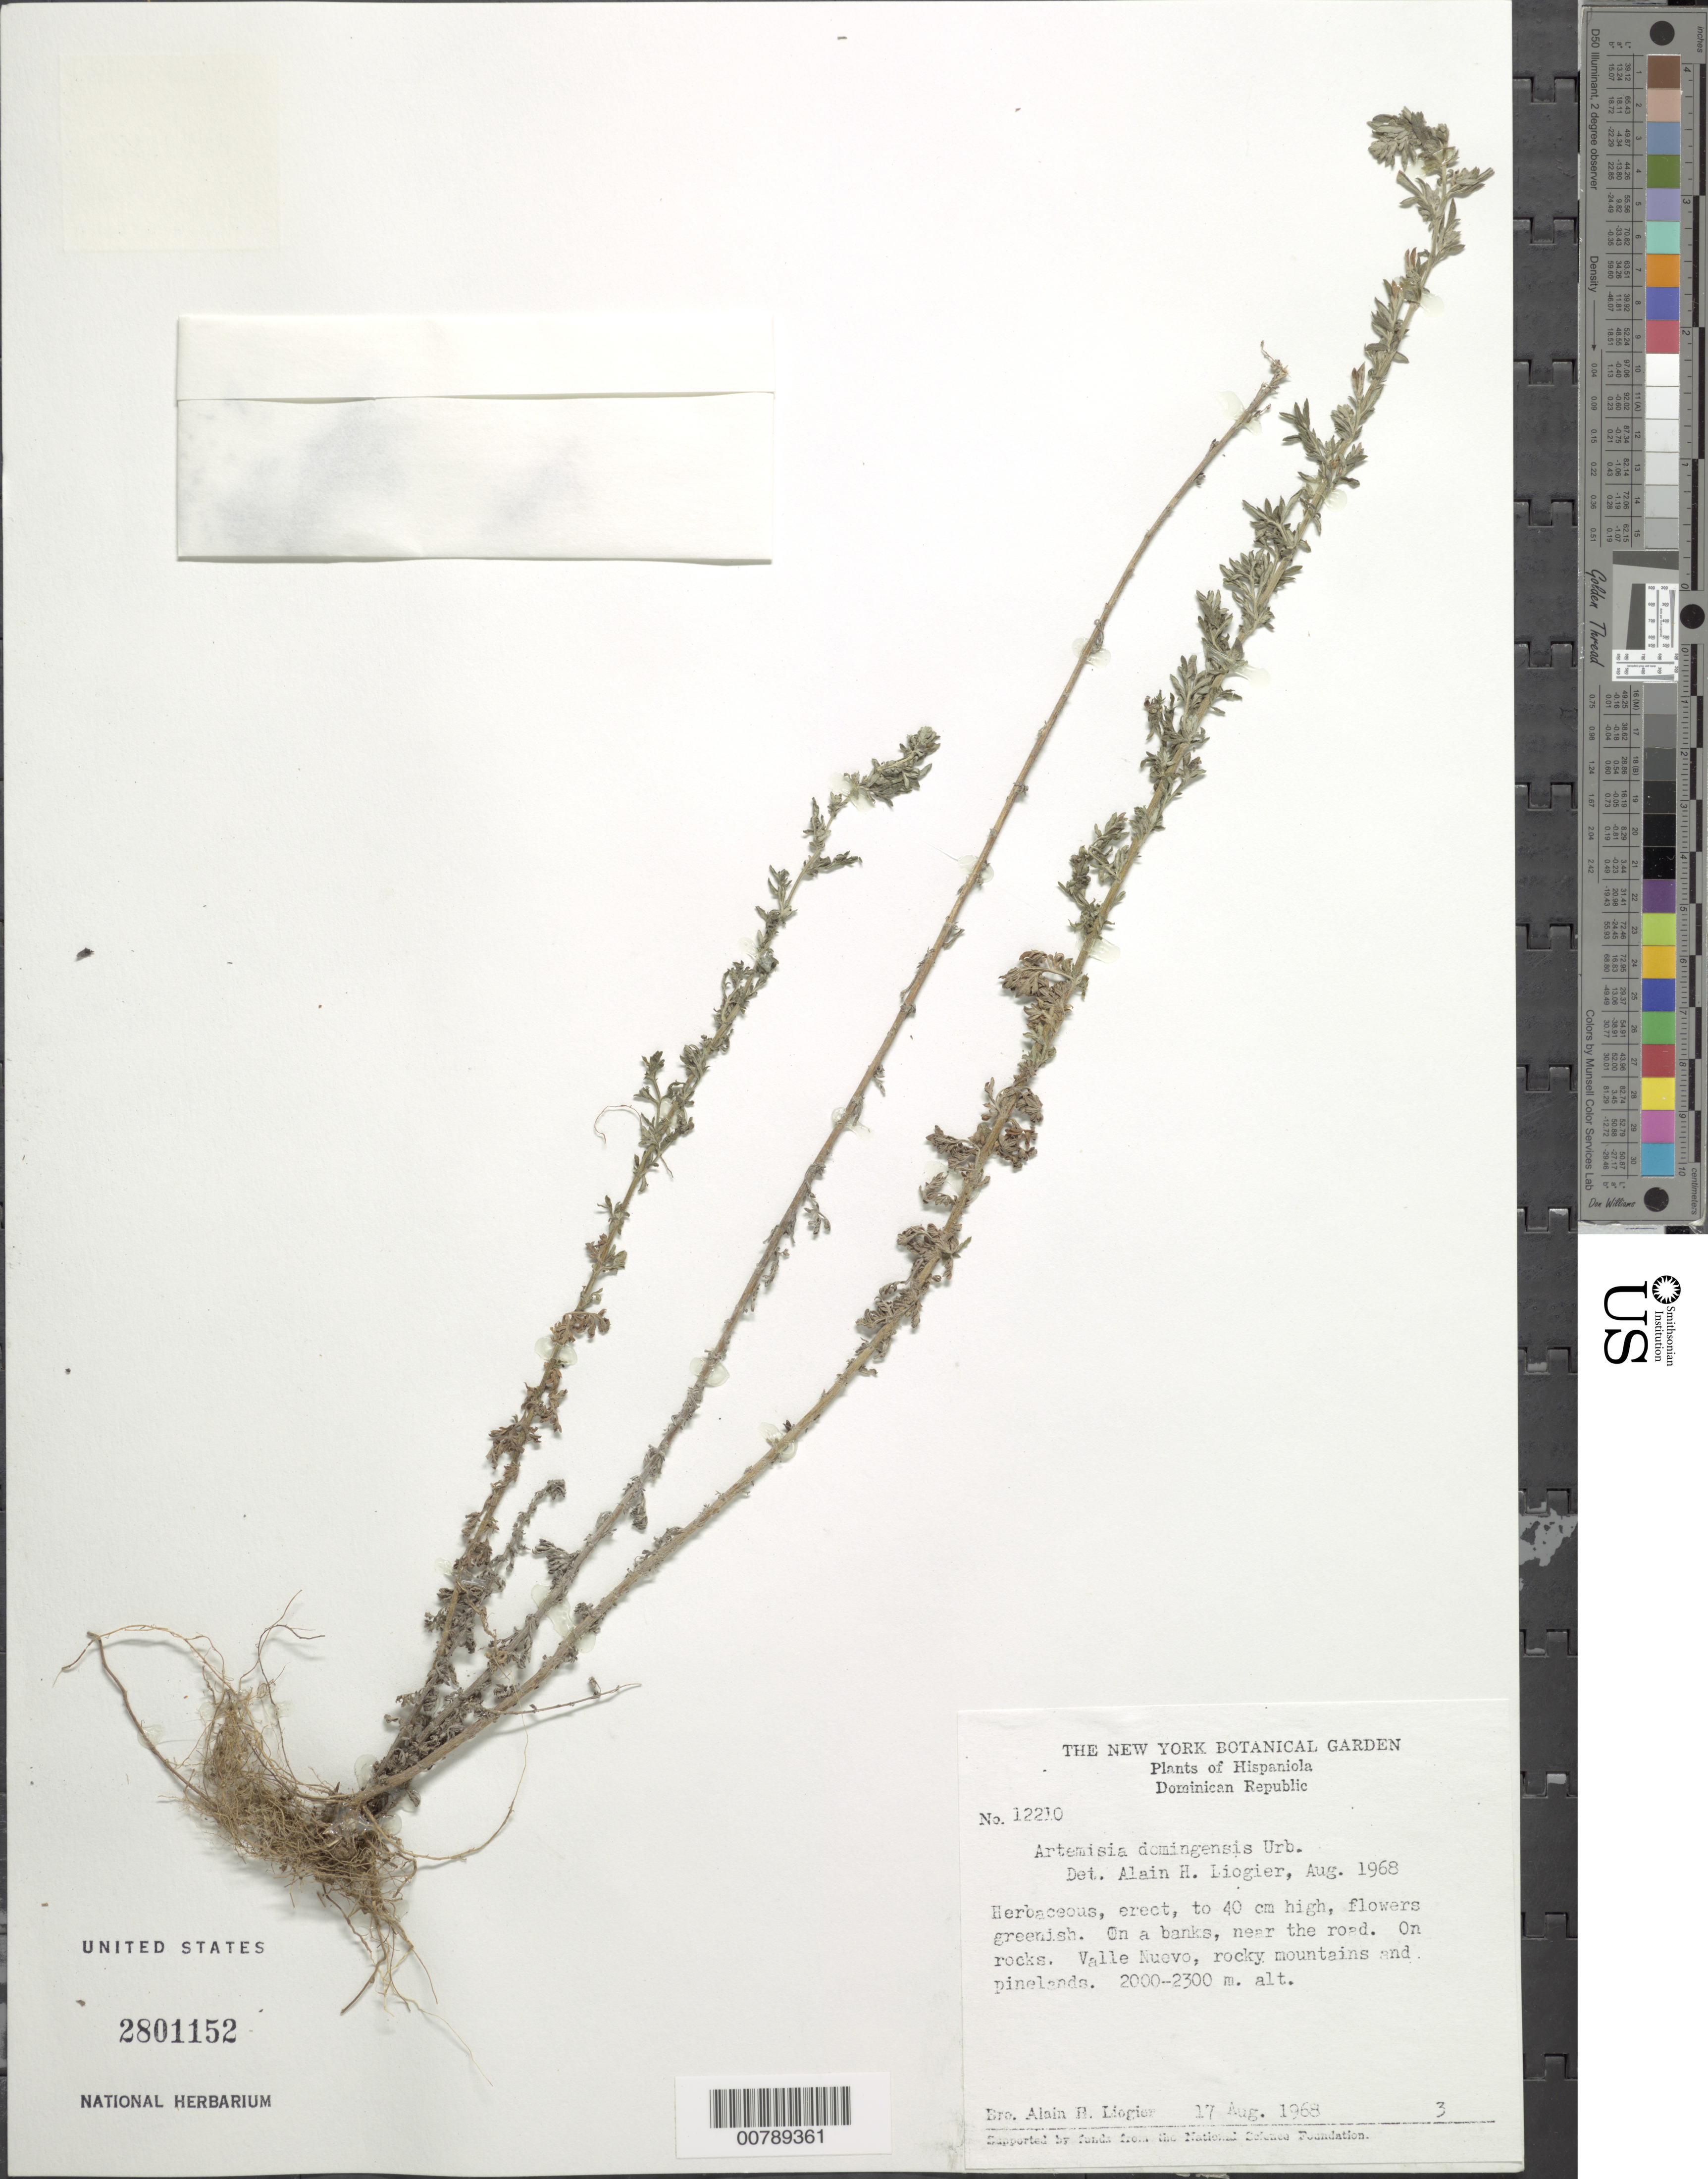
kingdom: Plantae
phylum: Tracheophyta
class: Magnoliopsida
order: Asterales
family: Asteraceae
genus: Artemisia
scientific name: Artemisia domingensis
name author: Urb.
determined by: Liogier, Alain H.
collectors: A. H. Liogier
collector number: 12210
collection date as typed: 17 Aug 1968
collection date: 1968-08-17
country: Dominican Republic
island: Hispaniola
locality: On a bank, near the road. On rocks. Valle Nuevo, rocky mountains and pinelands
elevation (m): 2000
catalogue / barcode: US 2801152